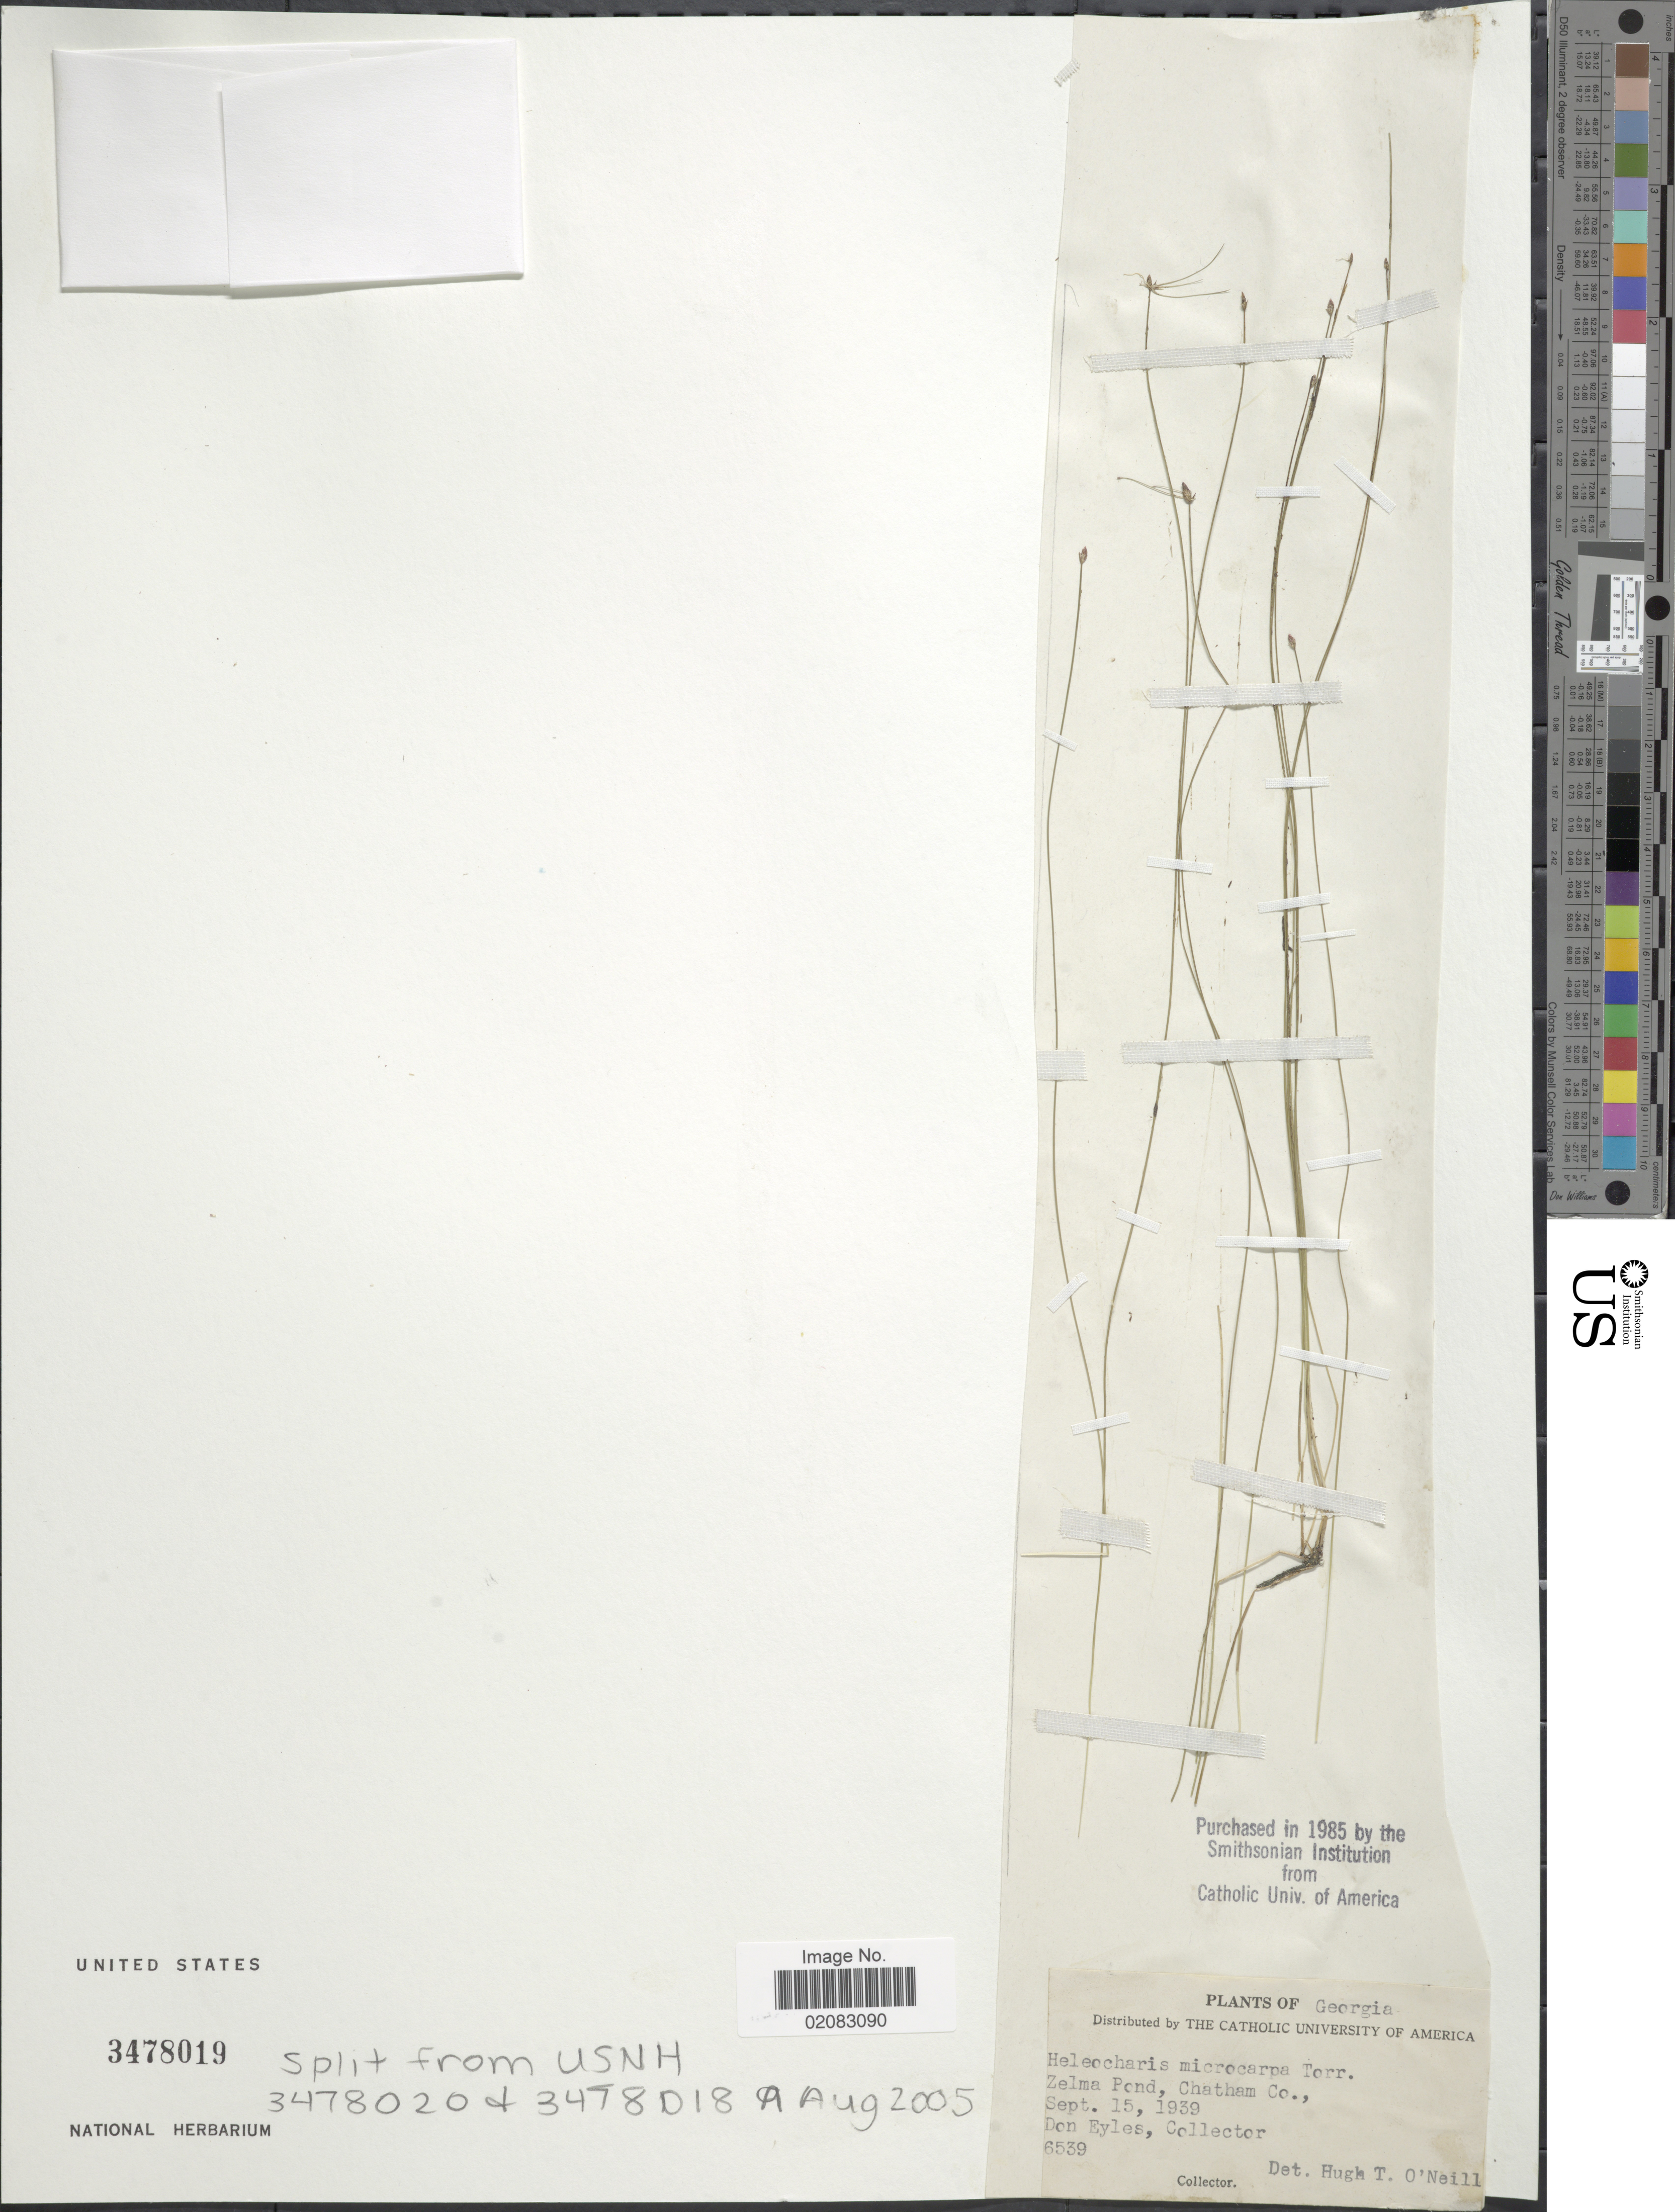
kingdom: Plantae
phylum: Tracheophyta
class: Liliopsida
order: Poales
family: Cyperaceae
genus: Eleocharis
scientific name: Eleocharis microcarpa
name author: Torr.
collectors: D. Eyles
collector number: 6539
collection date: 1939-09-15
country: United States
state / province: Georgia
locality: Zelma Pond, Chatham Co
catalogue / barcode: US 3478019